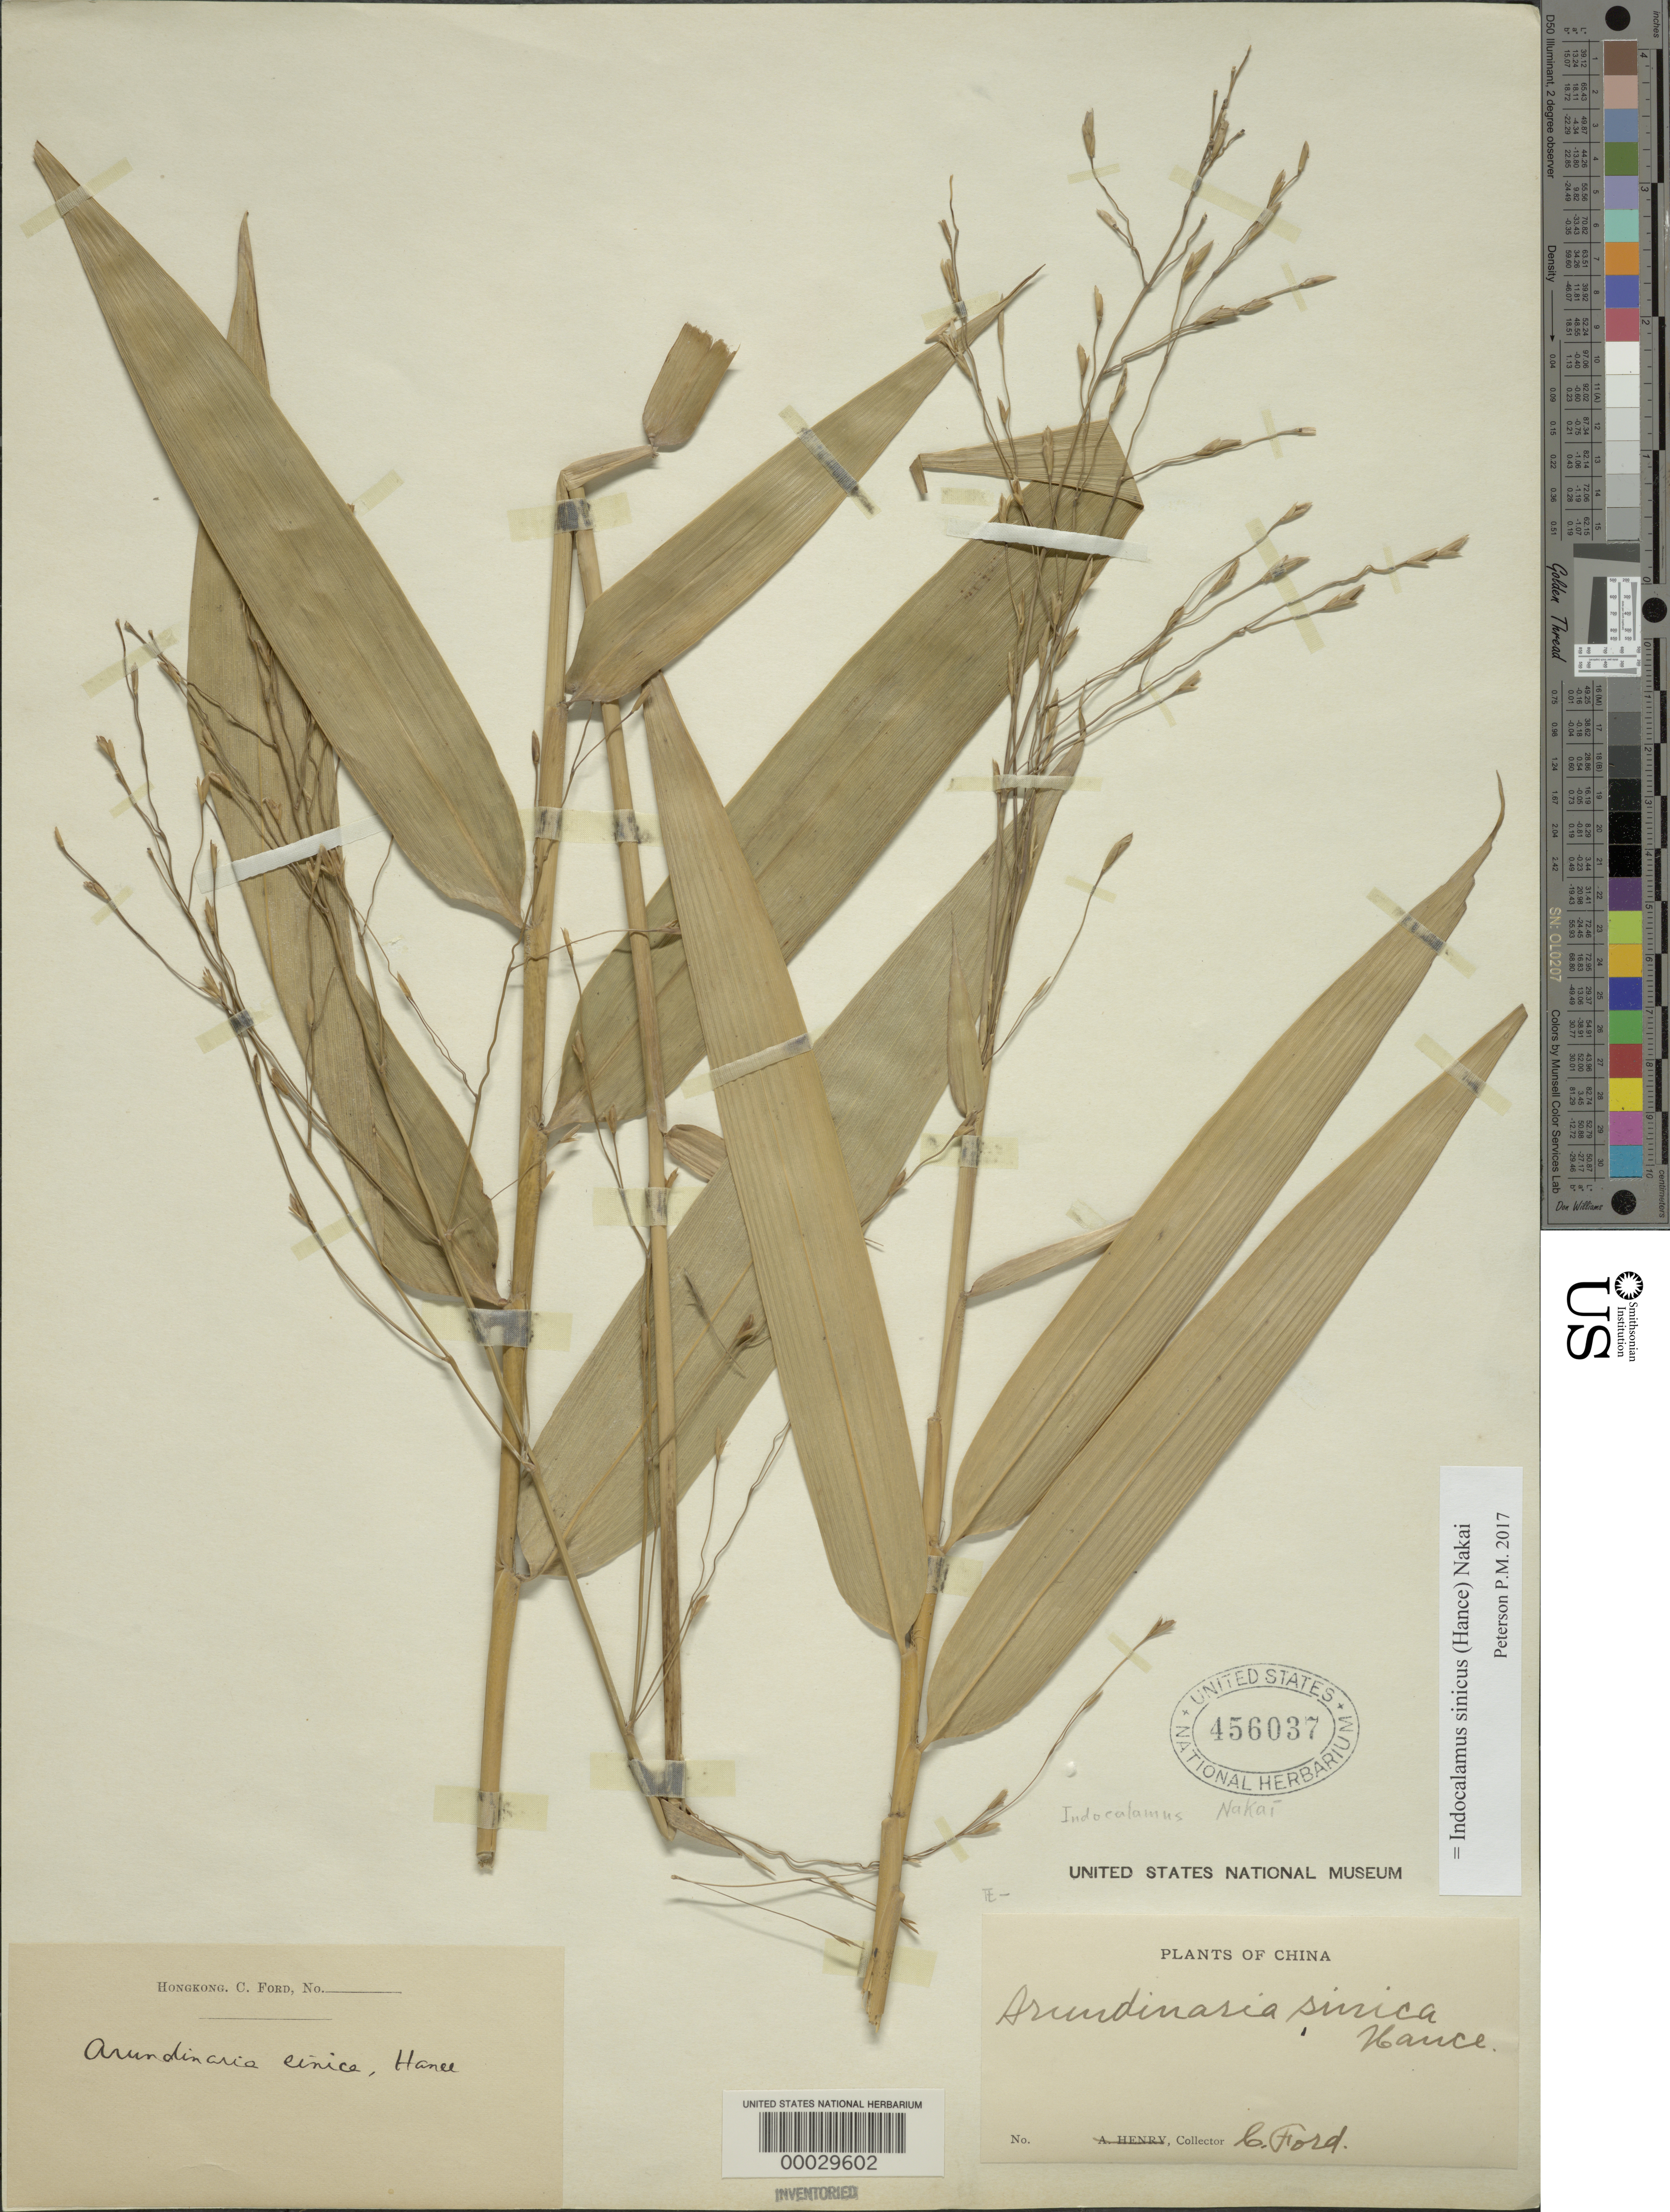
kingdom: Plantae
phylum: Tracheophyta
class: Liliopsida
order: Poales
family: Poaceae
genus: Indocalamus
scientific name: Indocalamus sinicus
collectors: C. Ford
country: China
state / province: Hong Kong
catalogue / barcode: US 456037